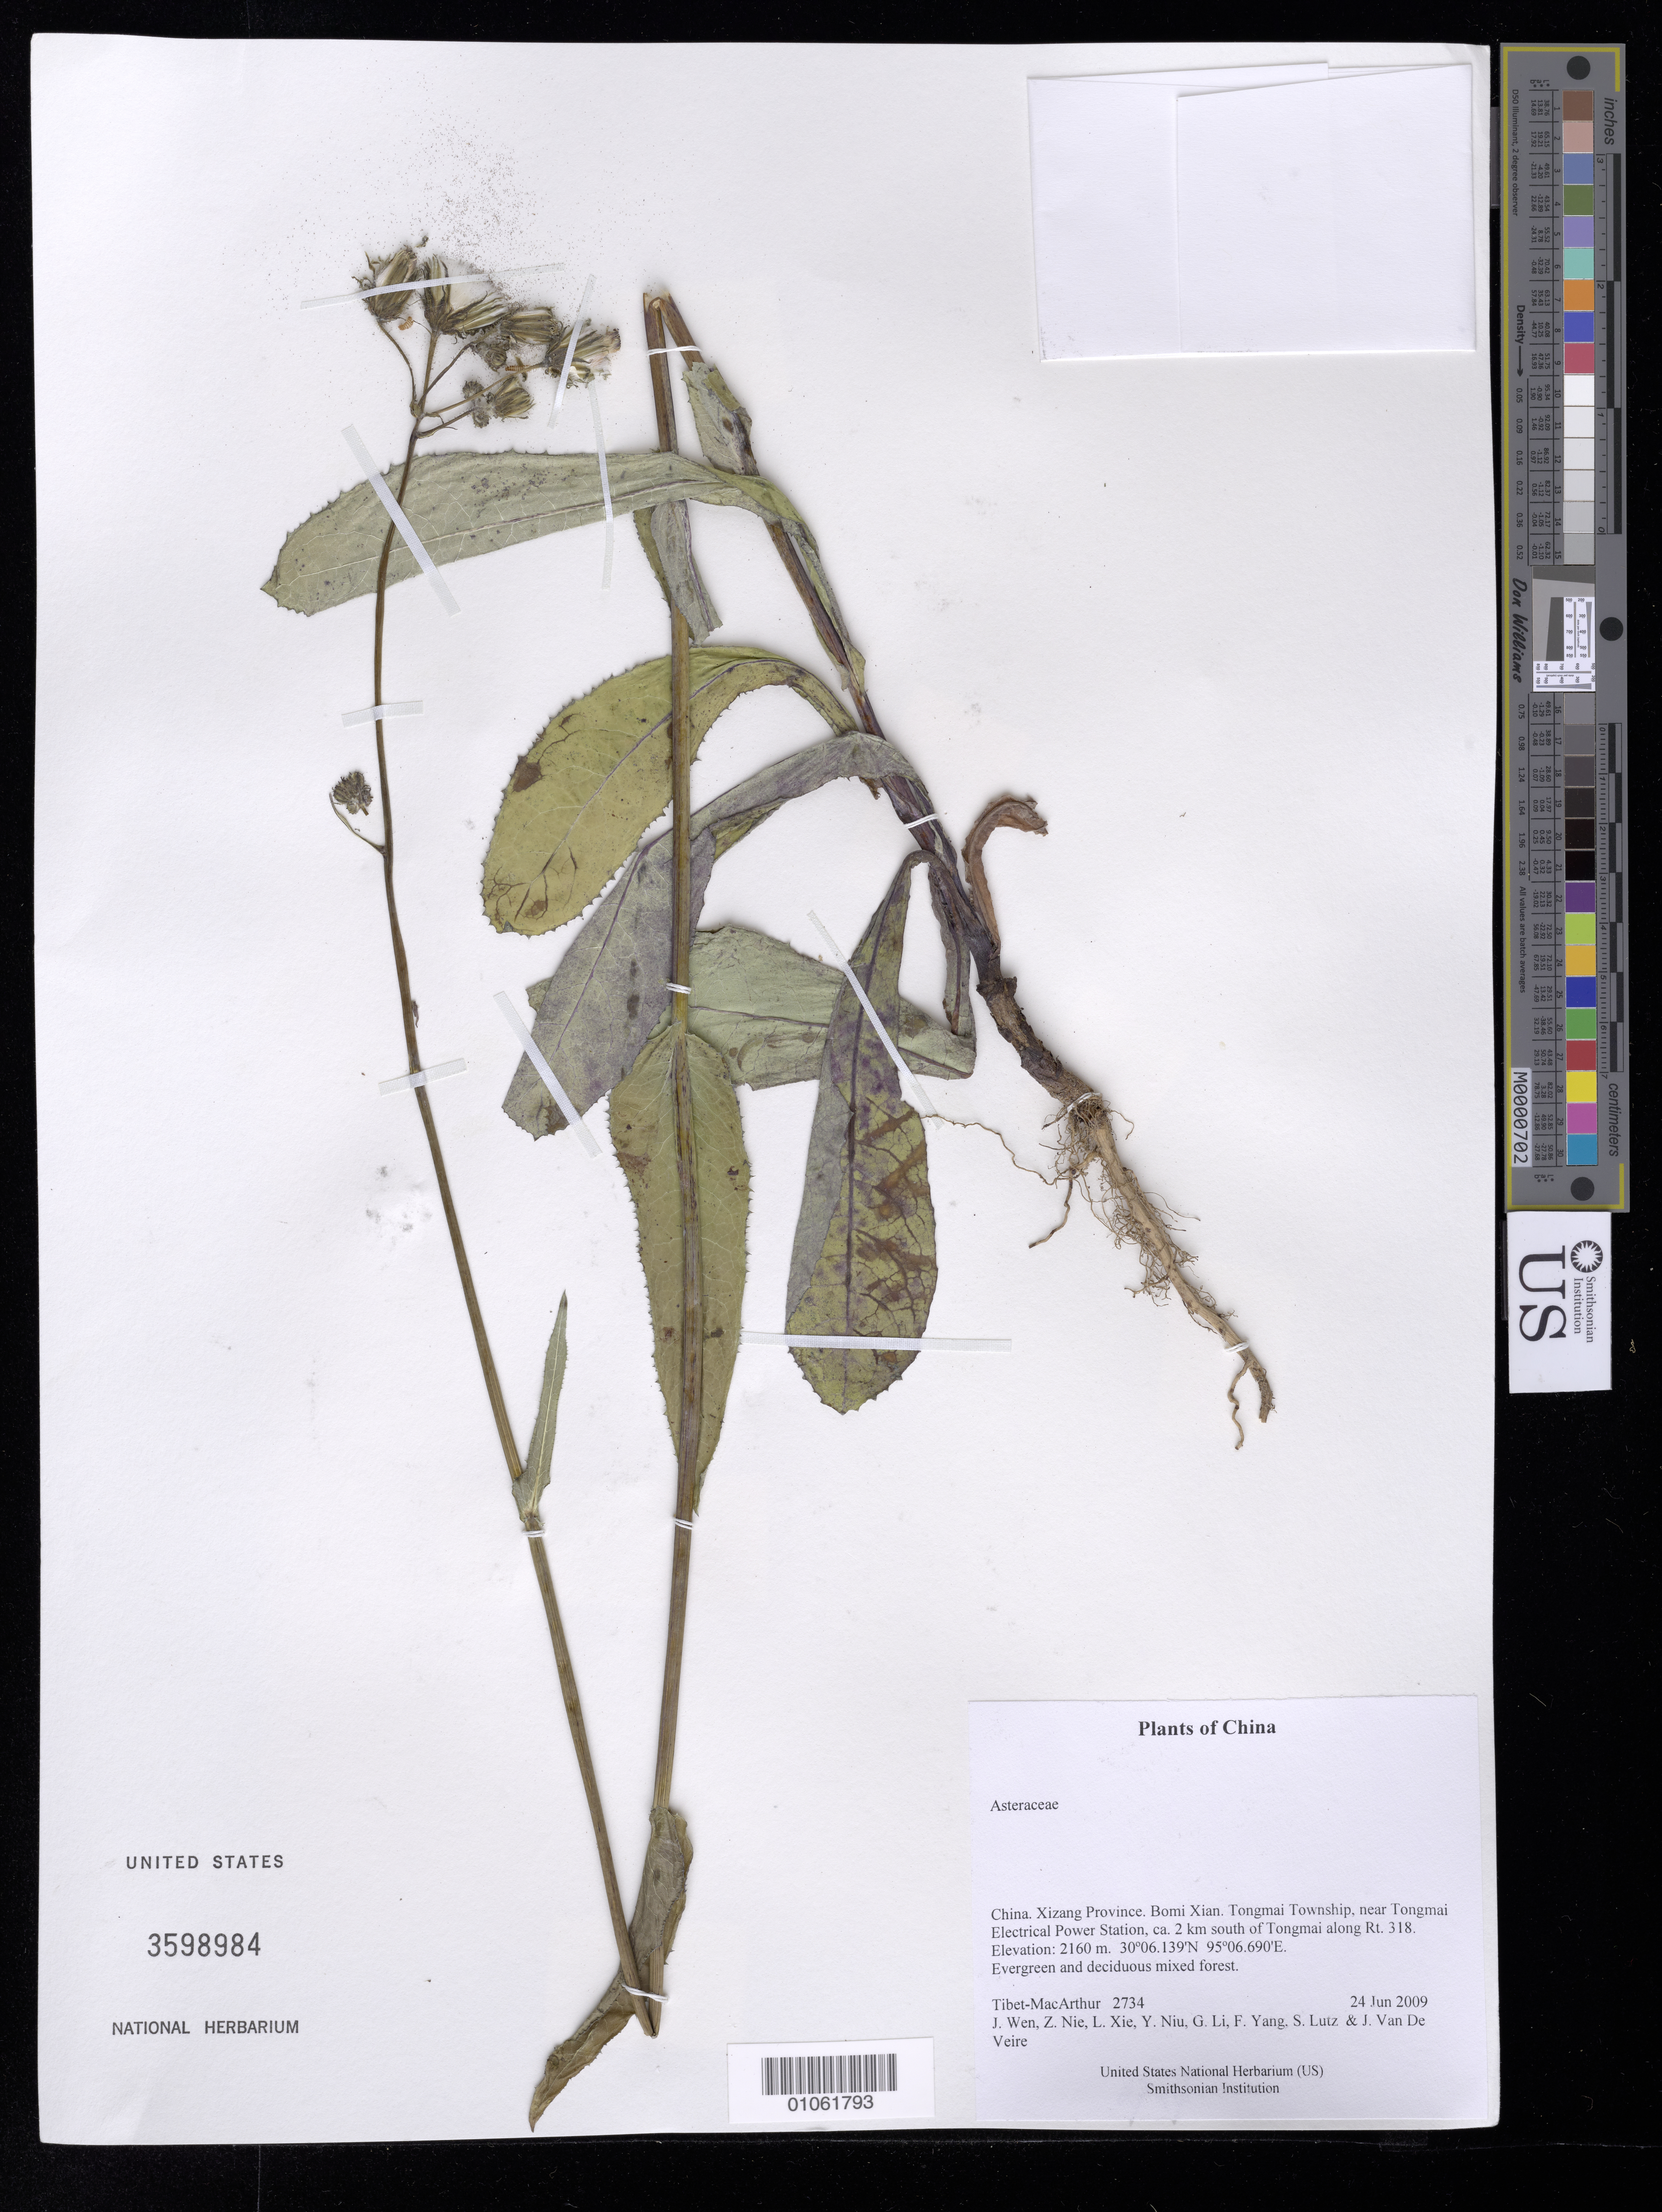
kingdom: Plantae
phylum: Tracheophyta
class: Magnoliopsida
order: Asterales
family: Asteraceae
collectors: Tibet-MacArthur, J. Wen, Z. Nie, L. Xie, Y. Niu, G. Li, F. Yang, S. Lutz & J. Van De Veire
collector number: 2734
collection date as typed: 24 Jun 2009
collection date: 2009-06-24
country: China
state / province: Xizang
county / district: Bomi Xian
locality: Tongmai Township, near Tongmai Electrical Power Station, ca. 2 km south of Tongmai along Rt. 318.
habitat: Evergreen and deciduous mixed forest.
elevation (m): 2160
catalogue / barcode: US 3598984